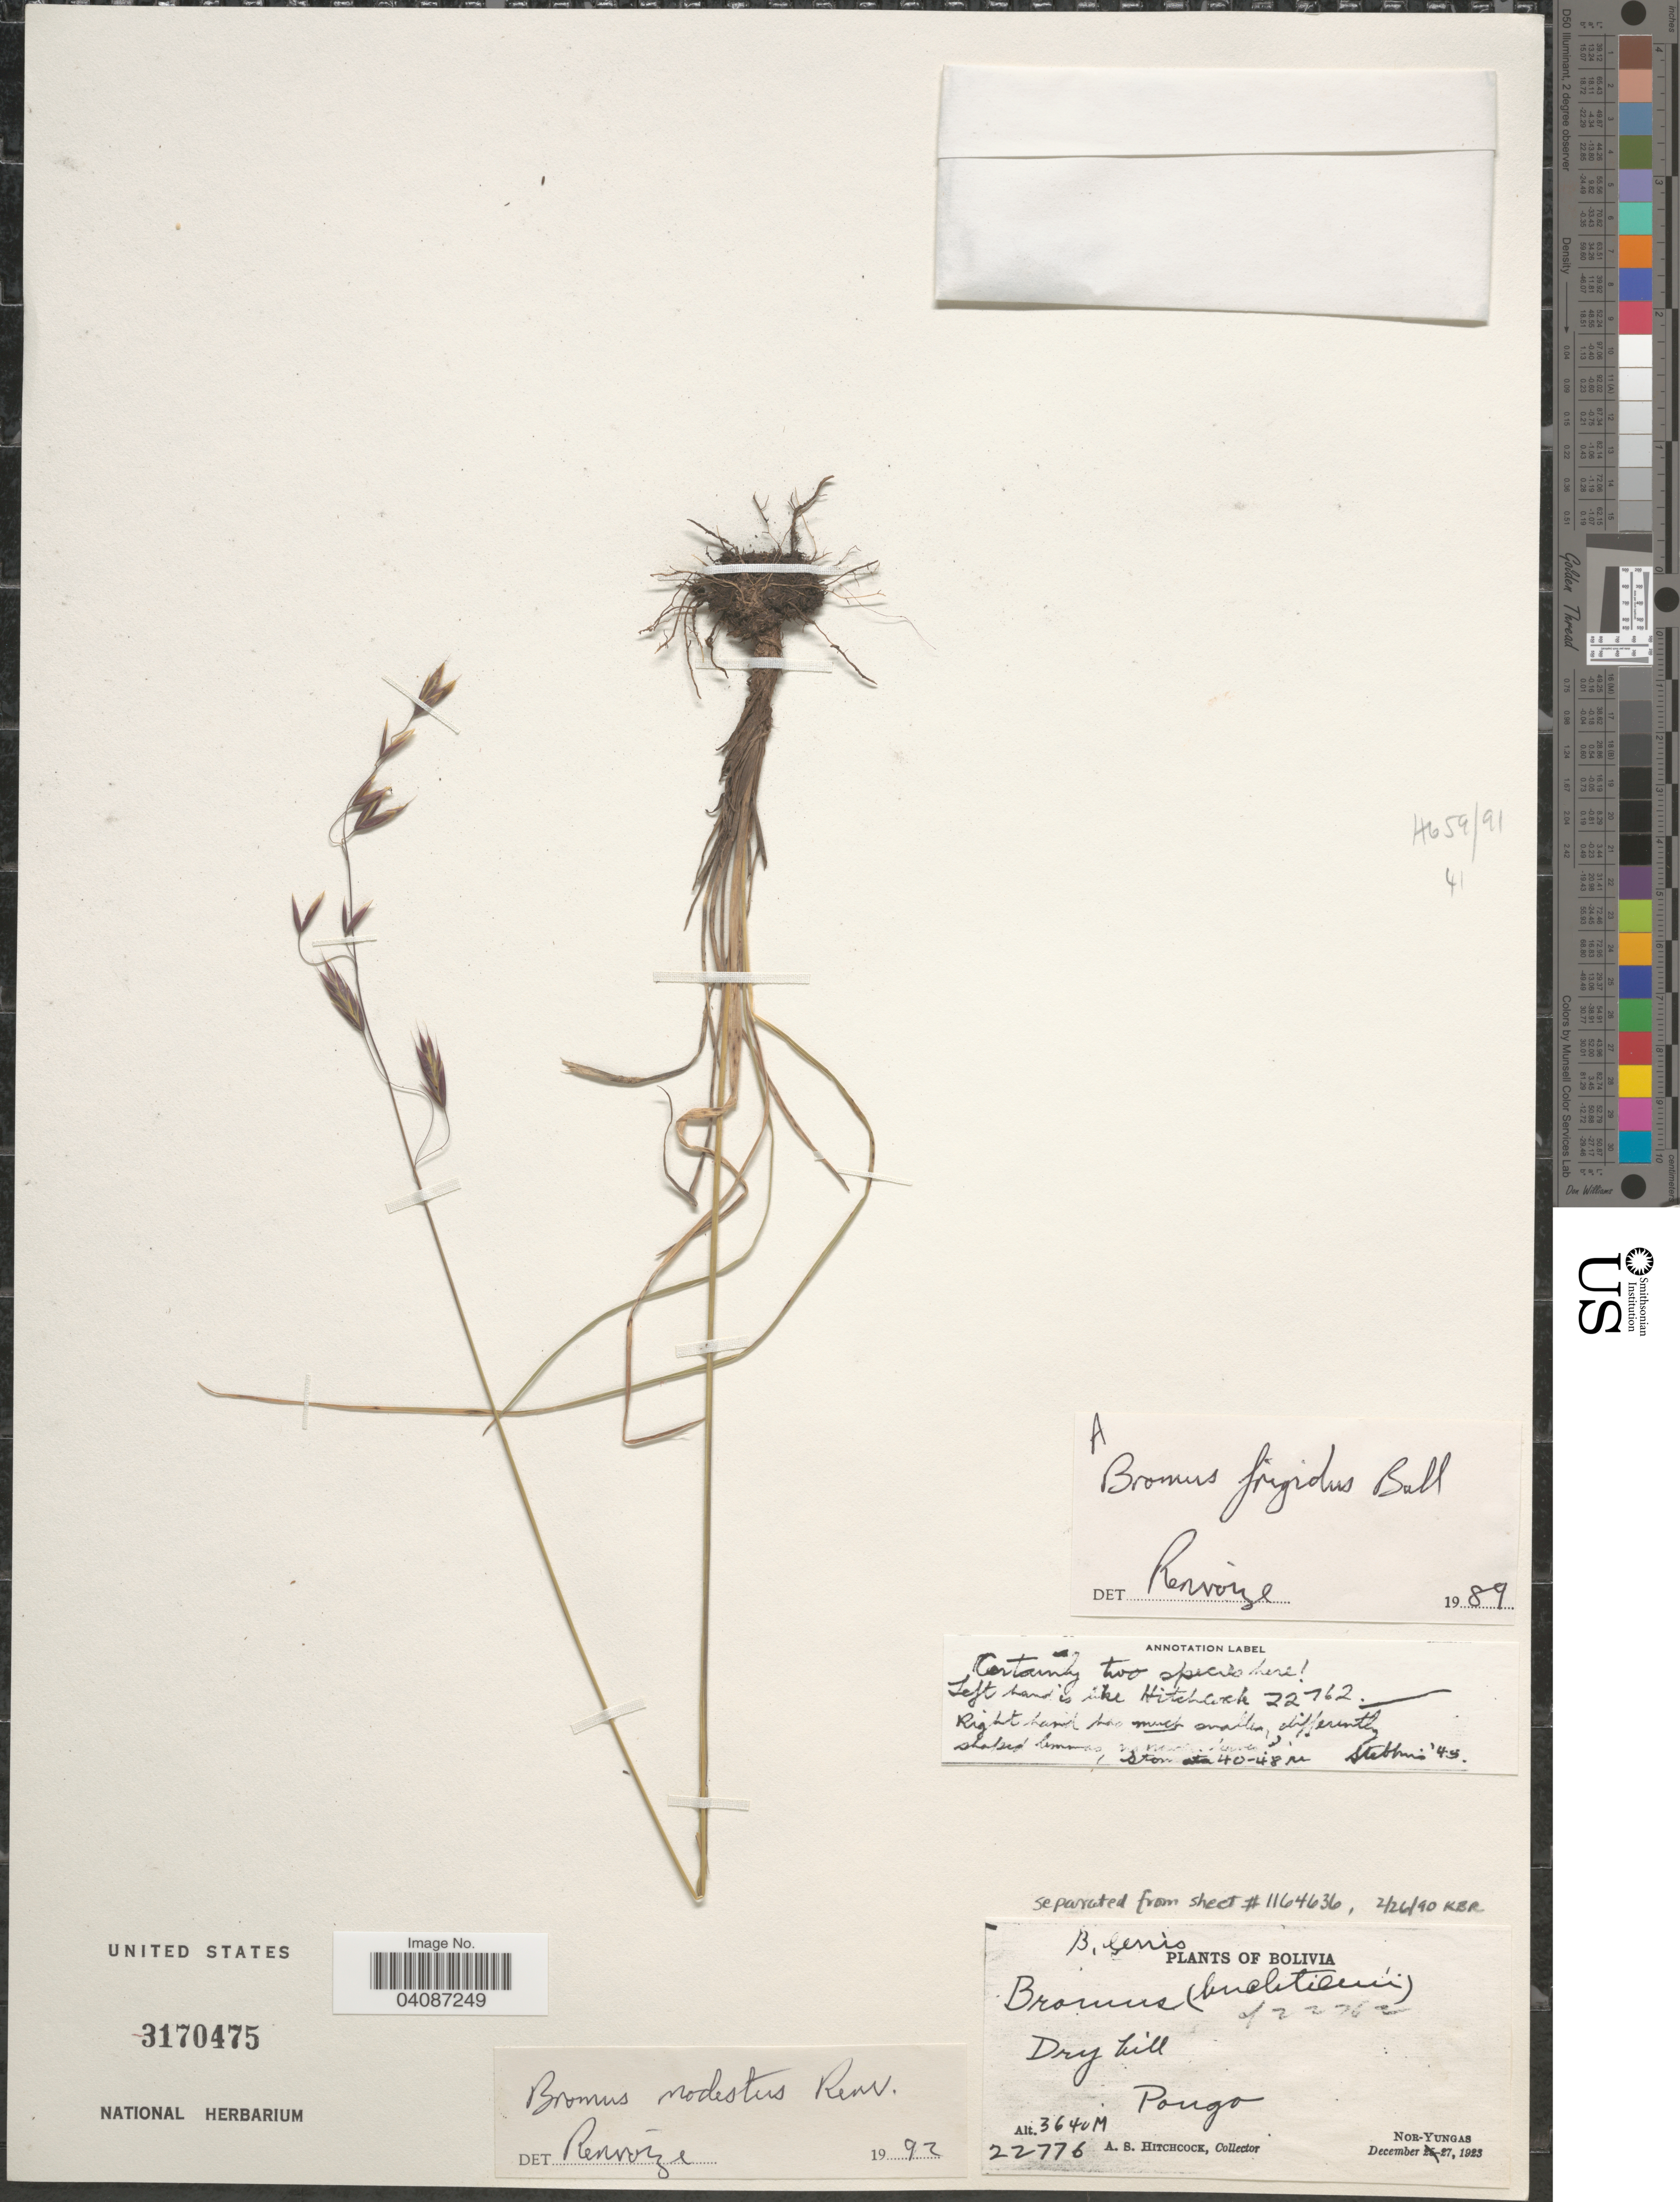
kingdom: Plantae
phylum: Tracheophyta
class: Liliopsida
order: Poales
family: Poaceae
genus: Bromus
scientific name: Bromus modestus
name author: Renvoize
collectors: A. S. Hitchcock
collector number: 22776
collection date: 1923-12-27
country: Bolivia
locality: Pongo. Nor-Yungas.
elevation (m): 3640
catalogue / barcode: US 3170475